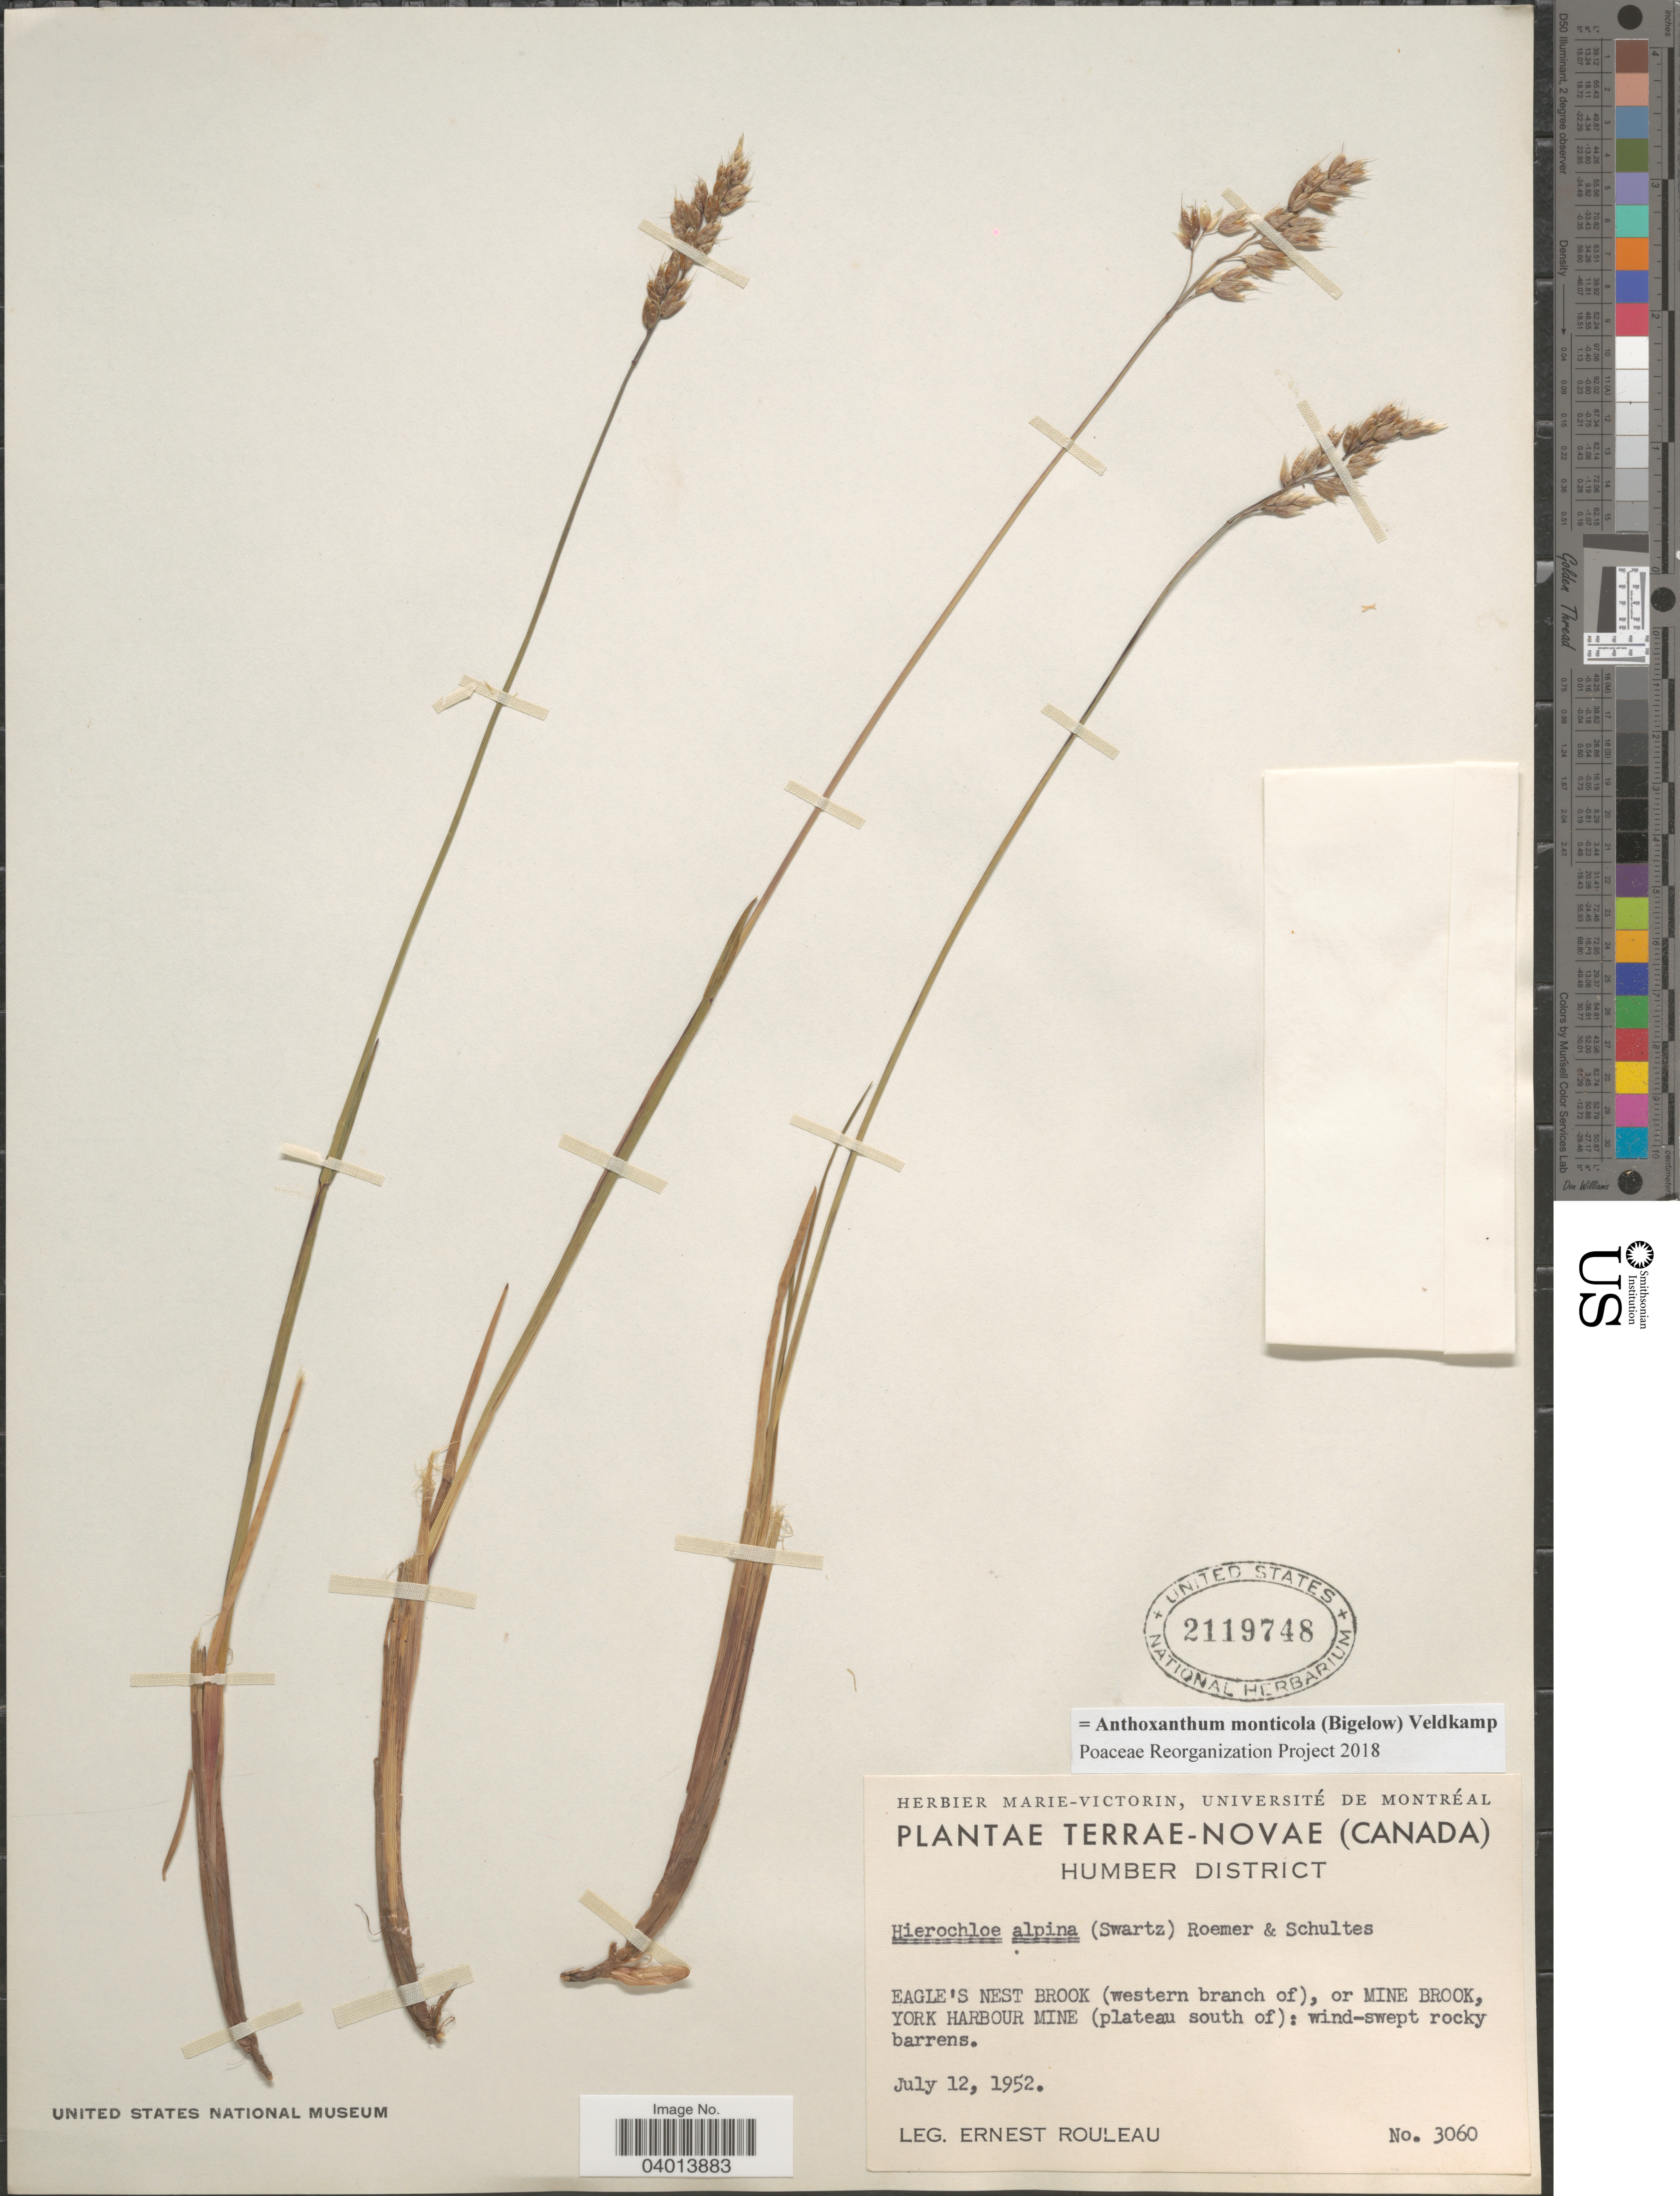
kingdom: Plantae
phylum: Tracheophyta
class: Liliopsida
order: Poales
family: Poaceae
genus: Anthoxanthum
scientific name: Anthoxanthum monticola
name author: (Bigelow) Veldkamp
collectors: J. Rouleau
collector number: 3060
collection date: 1952-07-12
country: Canada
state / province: Newfoundland and Labrador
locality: Terrae-Novae. Humber District. Eagle's Nest Brook (western branch of ), or Mine Brook, York Harbour Mine (plateau south of ): wind-swept rocky barrens.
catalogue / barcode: US 2119748